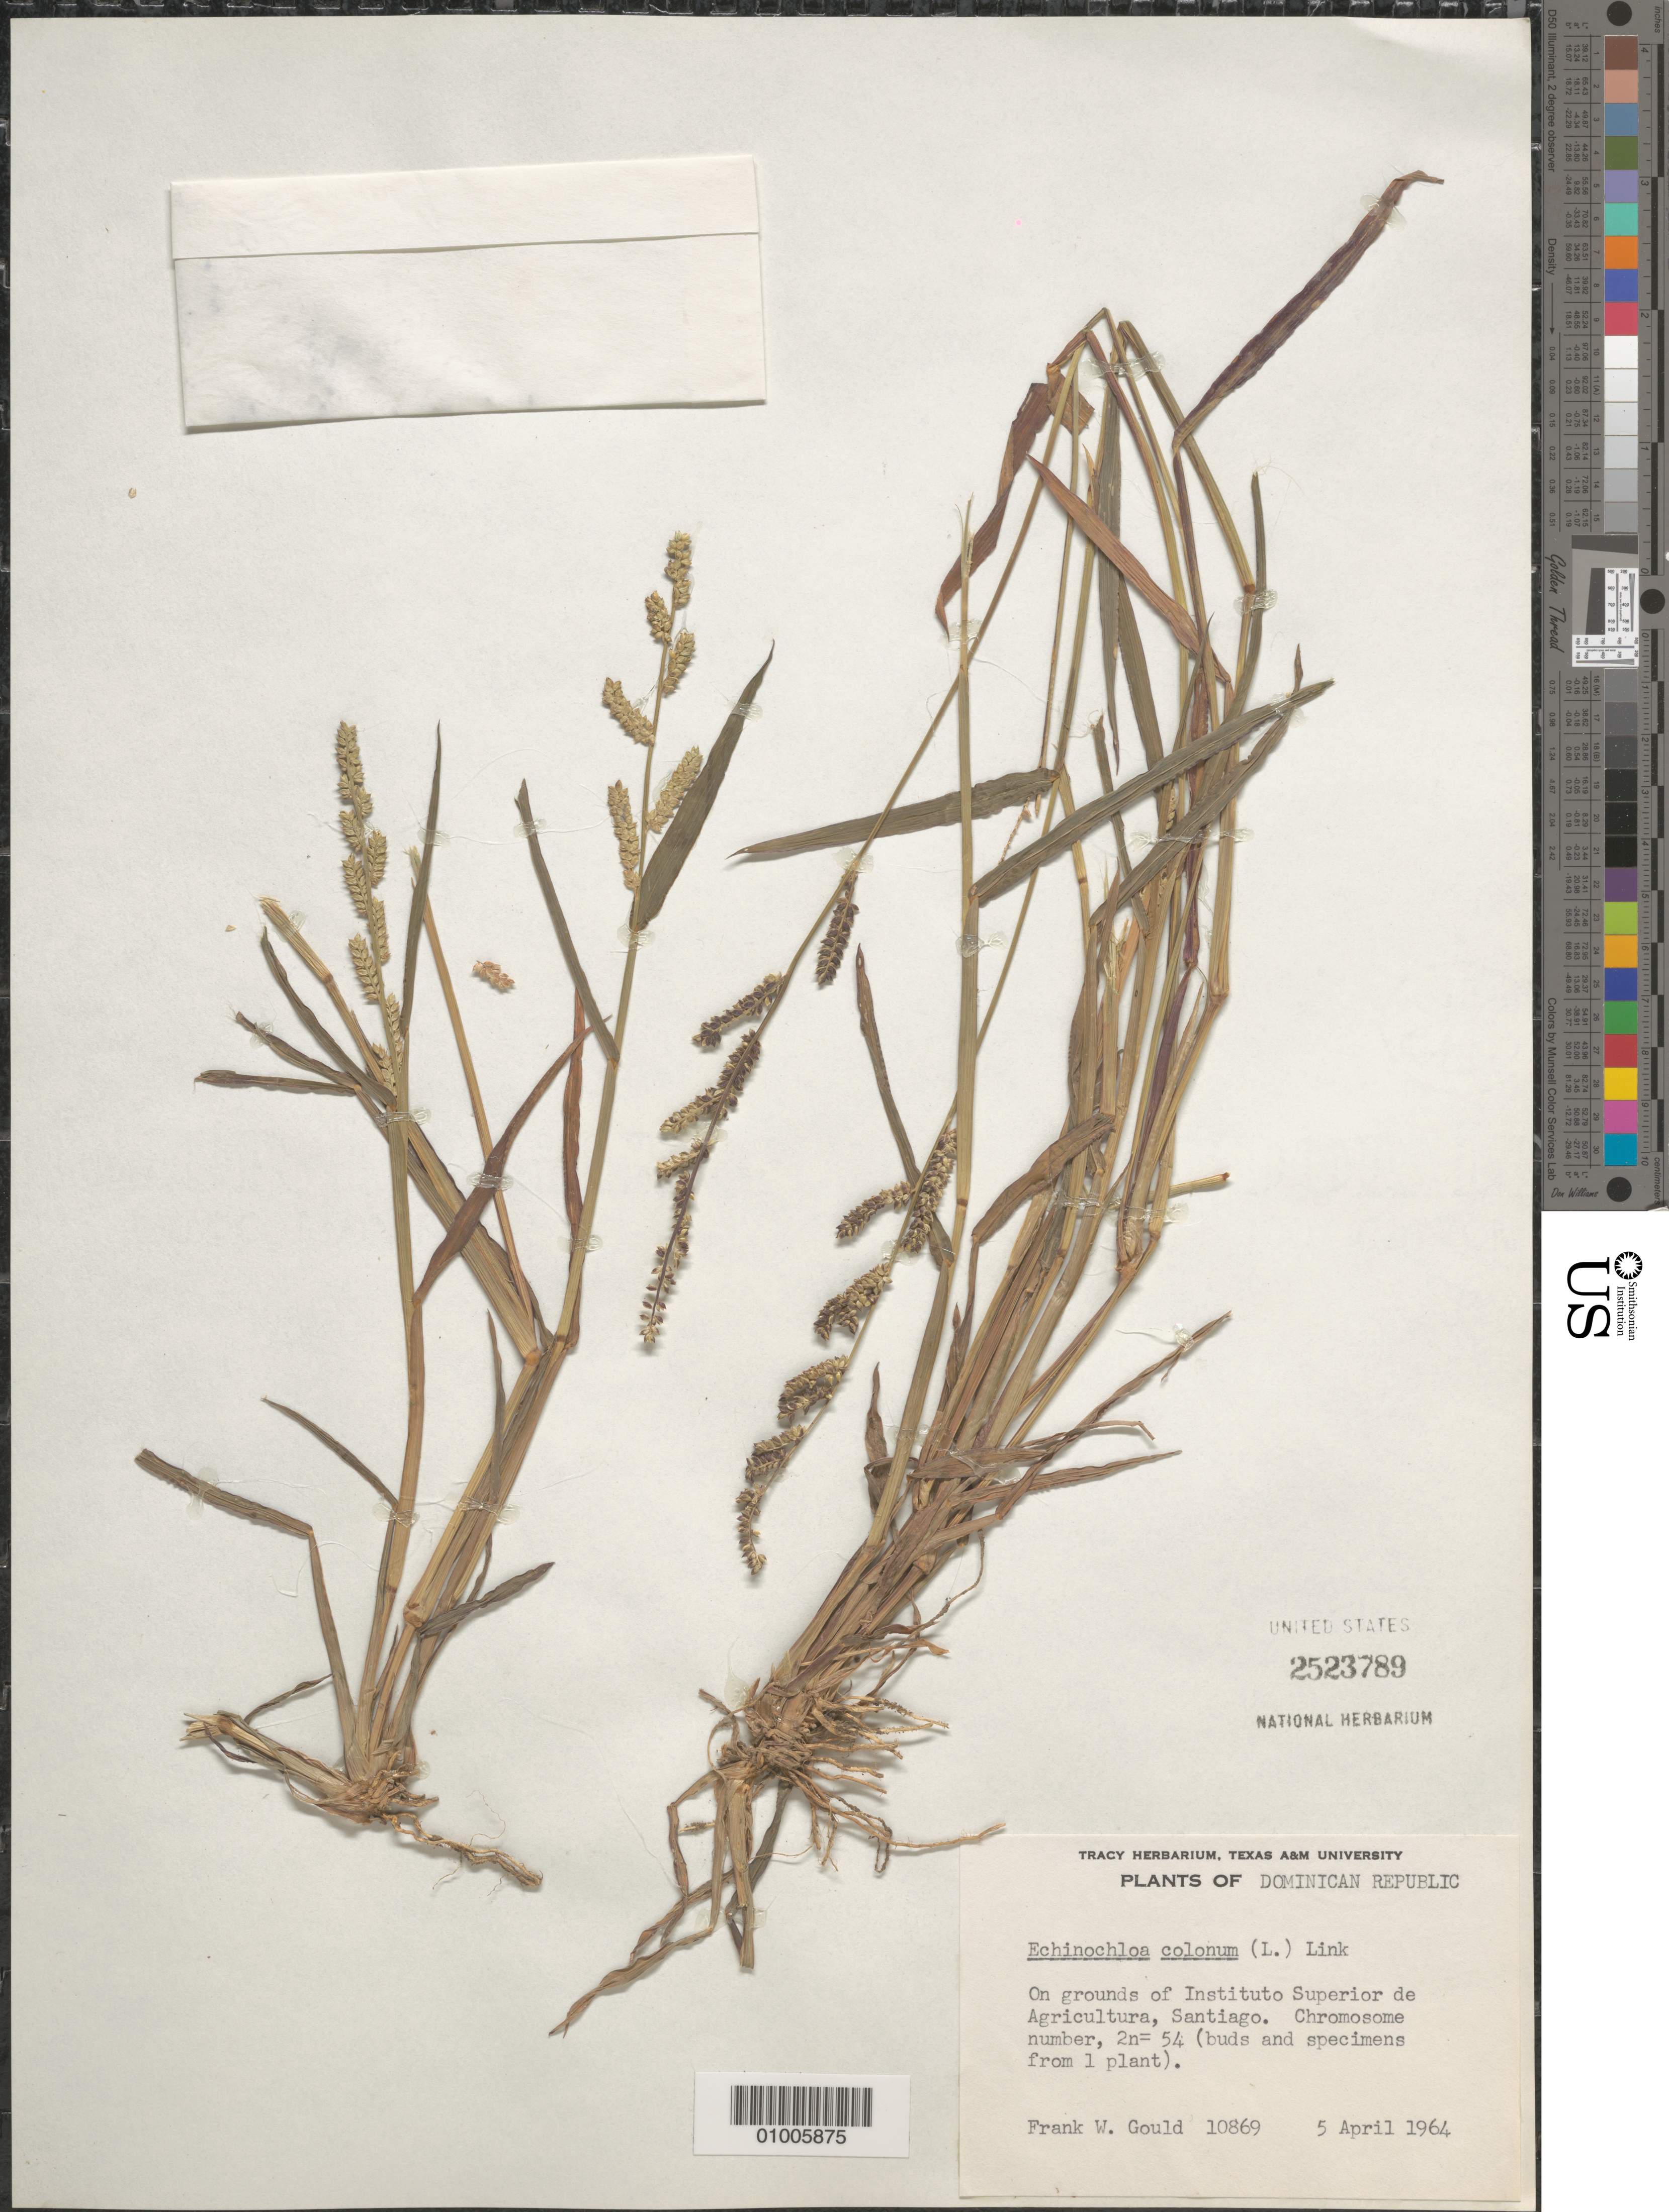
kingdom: Plantae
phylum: Tracheophyta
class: Liliopsida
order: Poales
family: Poaceae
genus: Echinochloa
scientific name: Echinochloa colona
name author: (L.) Link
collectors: F. W. Gould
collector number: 10869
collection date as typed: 05 Apr 1964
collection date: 1964-04-05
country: Dominican Republic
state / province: Santiago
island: Hispaniola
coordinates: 0 N, 0 E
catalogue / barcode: US 2523789